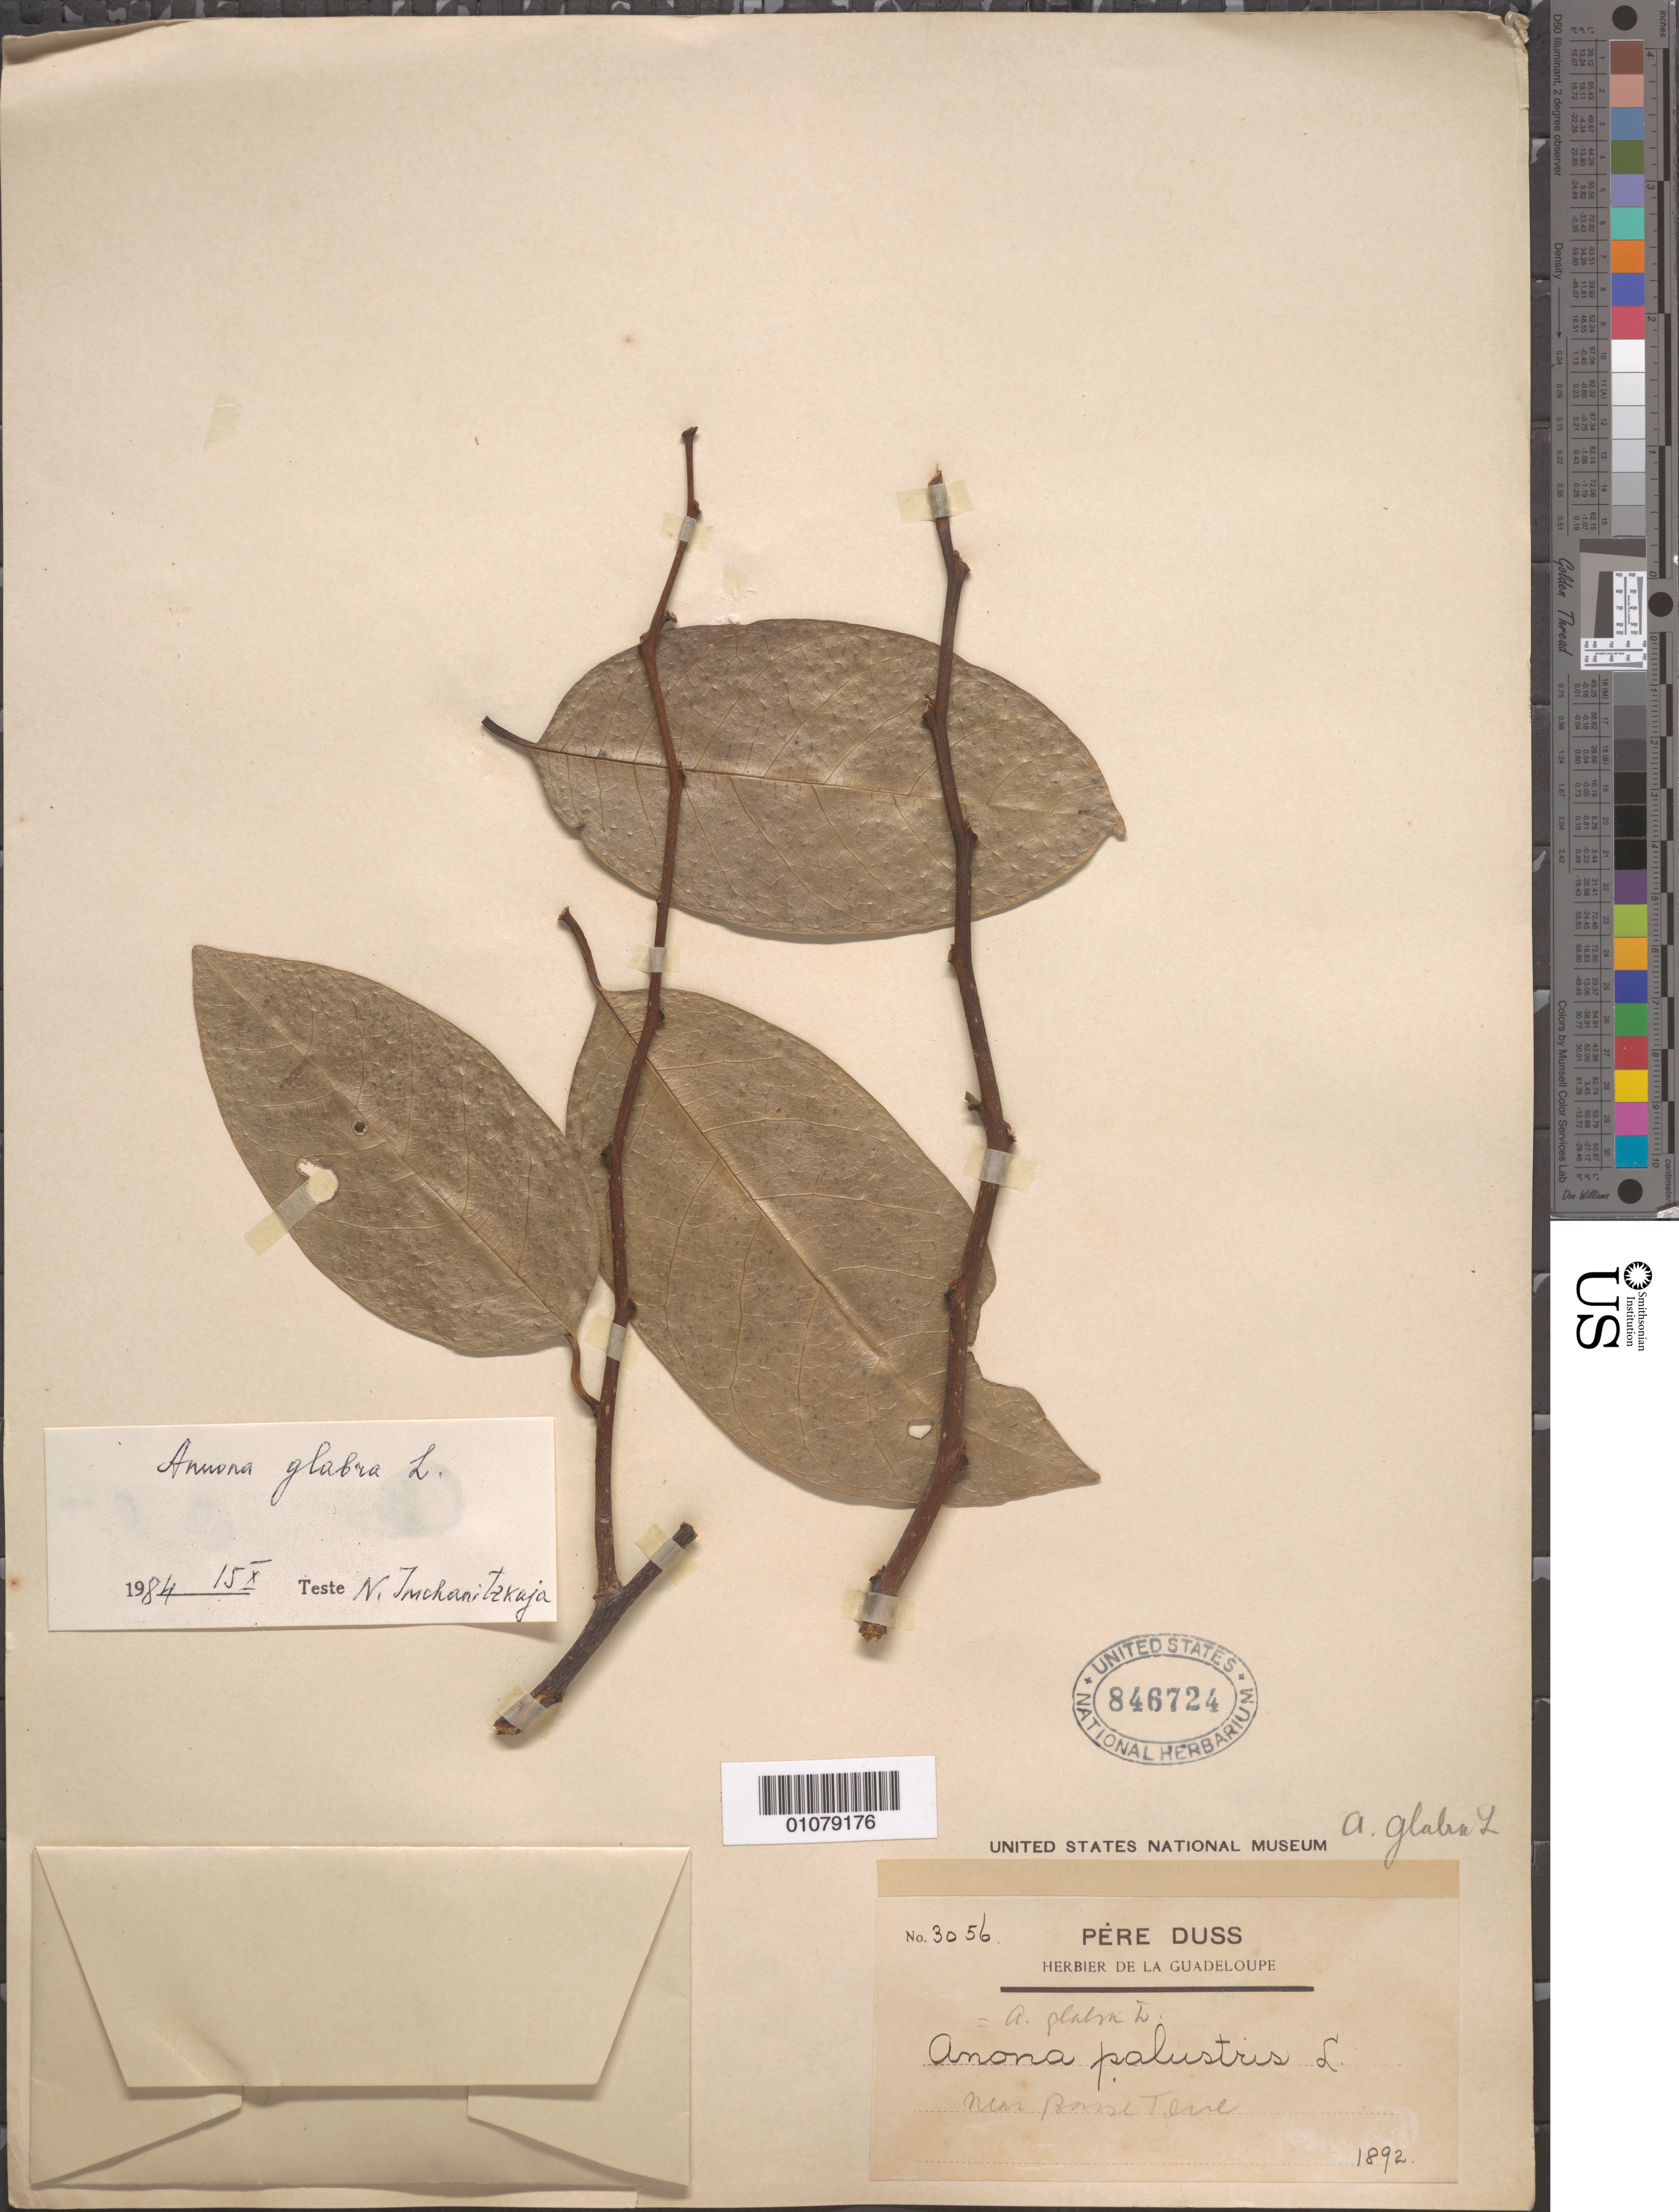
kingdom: Plantae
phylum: Tracheophyta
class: Magnoliopsida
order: Magnoliales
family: Annonaceae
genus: Annona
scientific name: Annona glabra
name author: L.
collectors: Père Duss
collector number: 3056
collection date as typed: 1892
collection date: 1892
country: Guadeloupe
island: Basse Terre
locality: near Basse Terre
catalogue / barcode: US 846724